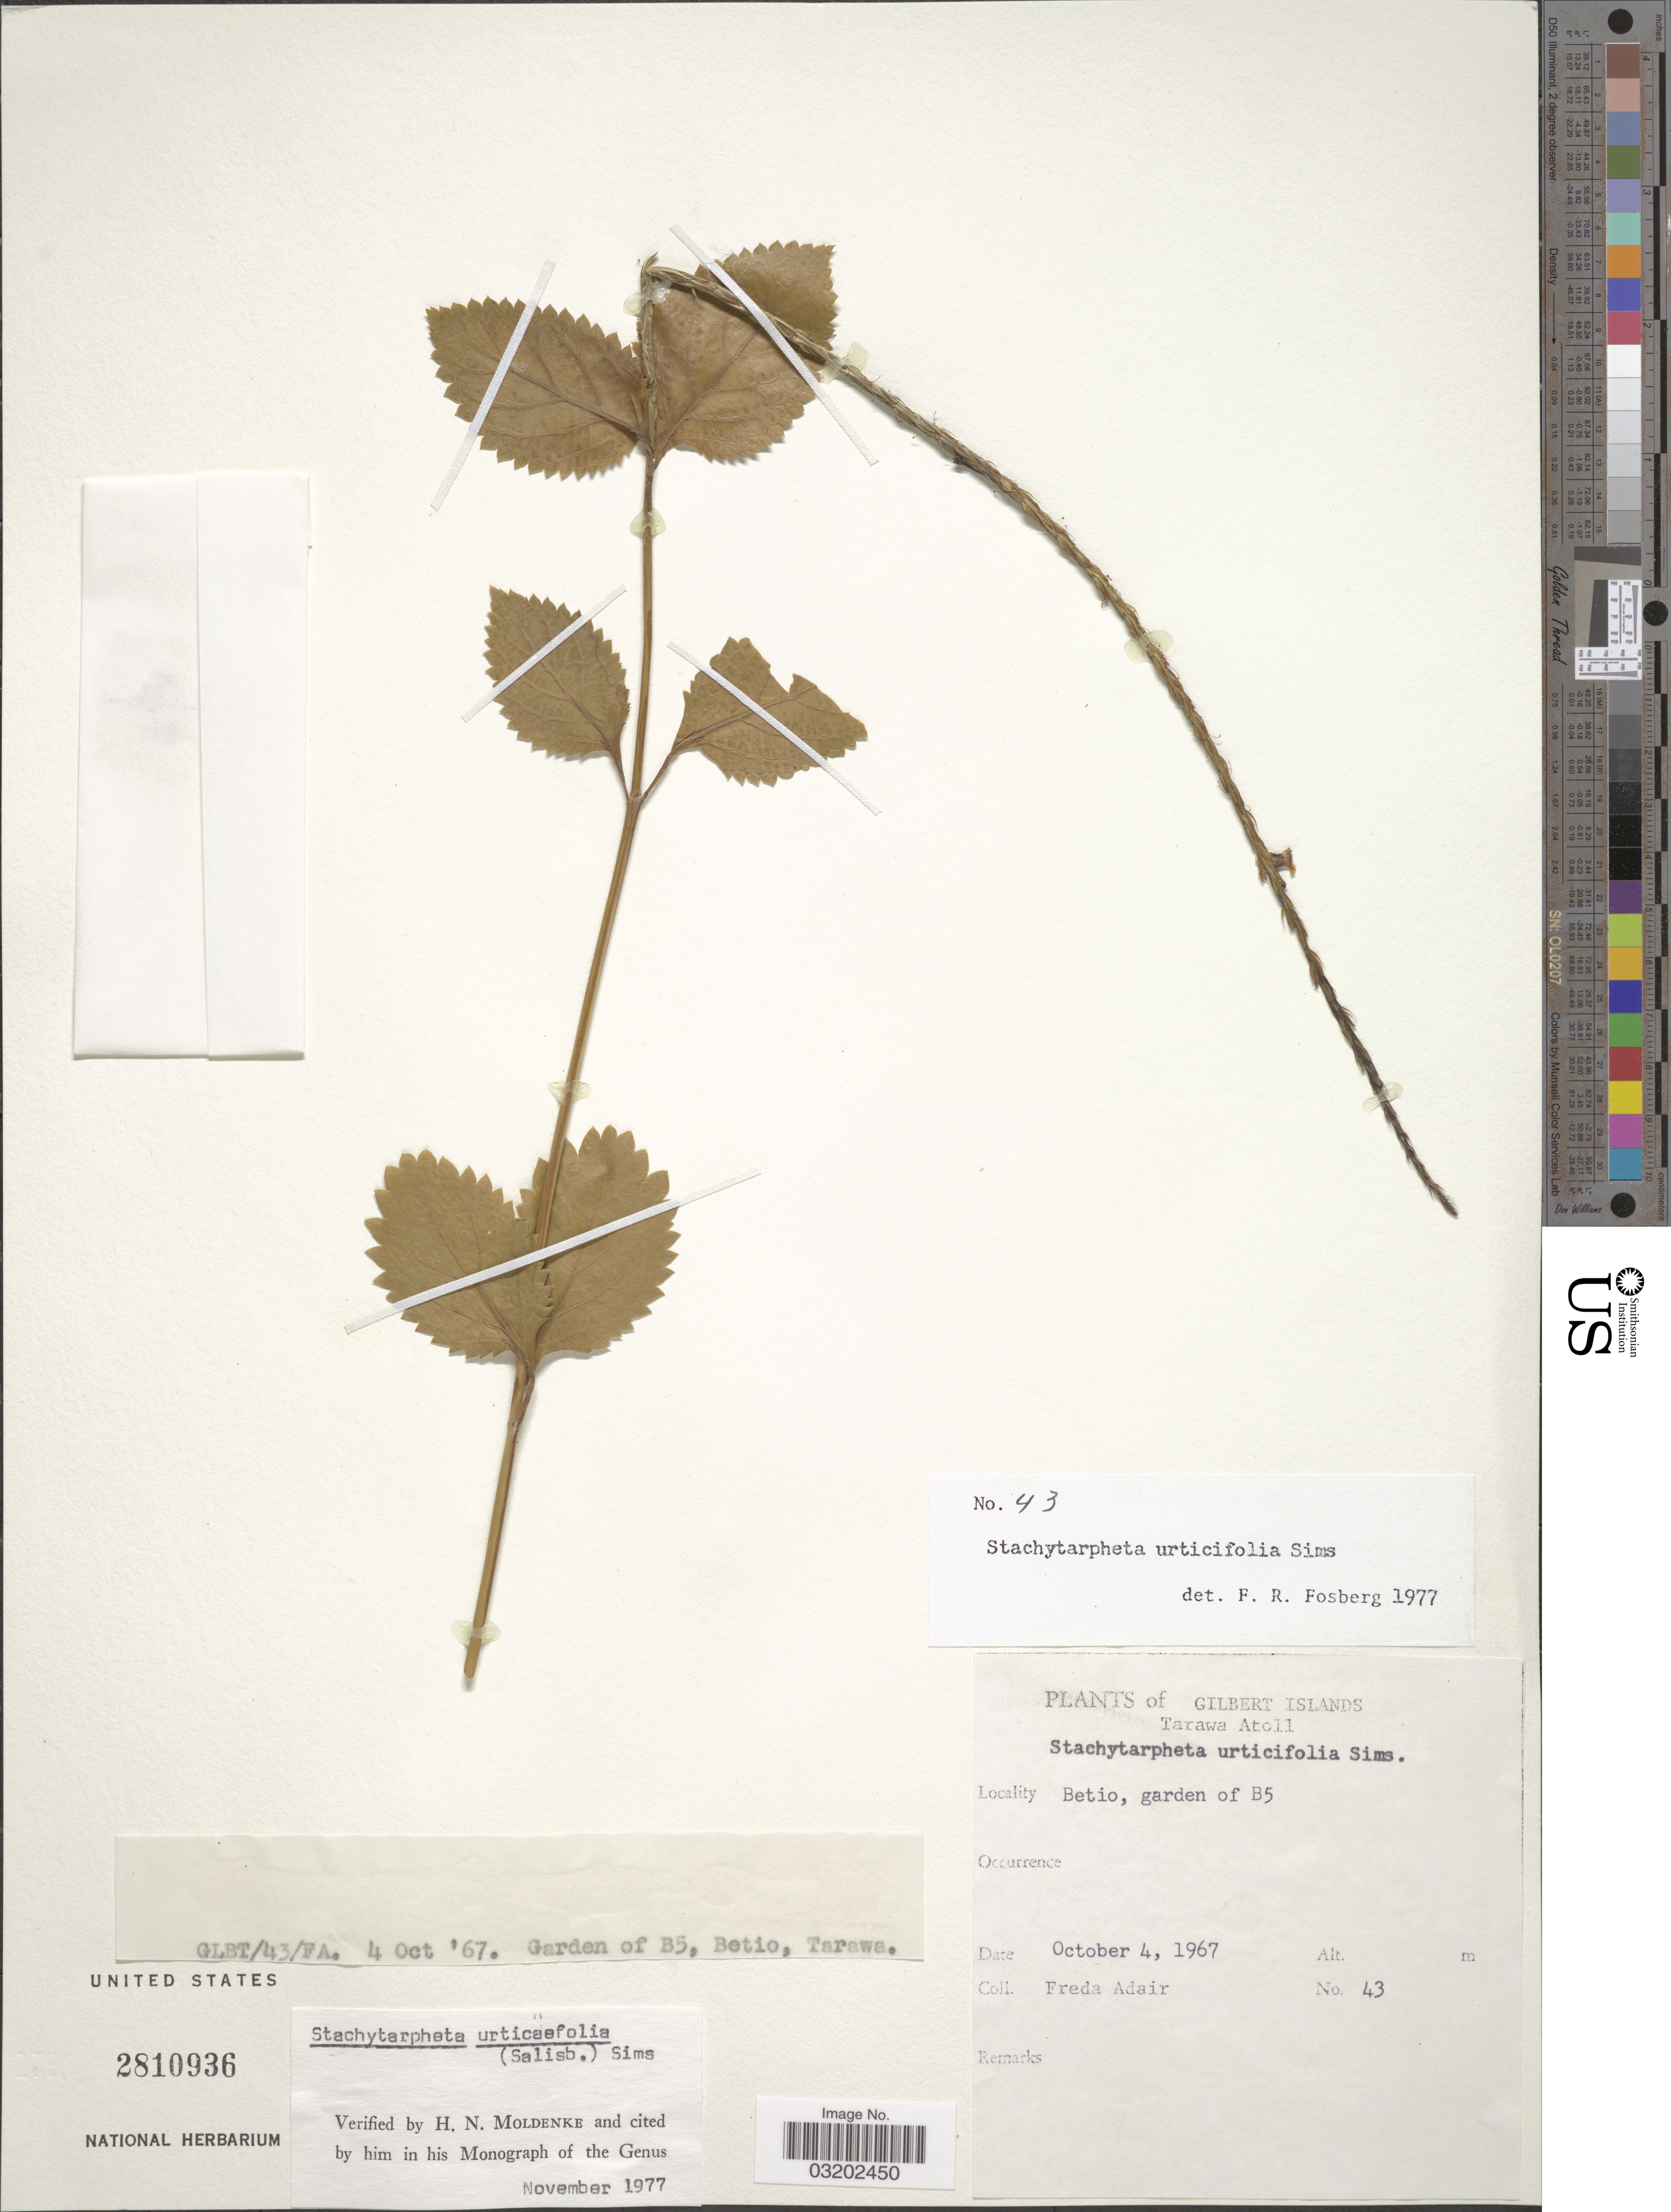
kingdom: Plantae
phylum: Tracheophyta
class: Magnoliopsida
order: Lamiales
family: Verbenaceae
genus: Stachytarpheta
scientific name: Stachytarpheta urticifolia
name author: Sims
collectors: F. Adair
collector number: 43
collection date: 1967-10-04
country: Kiribati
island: Tarawa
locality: Gilbert Islands, Tarawa Atoll. Betio, garden of B5.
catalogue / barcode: US 2810936